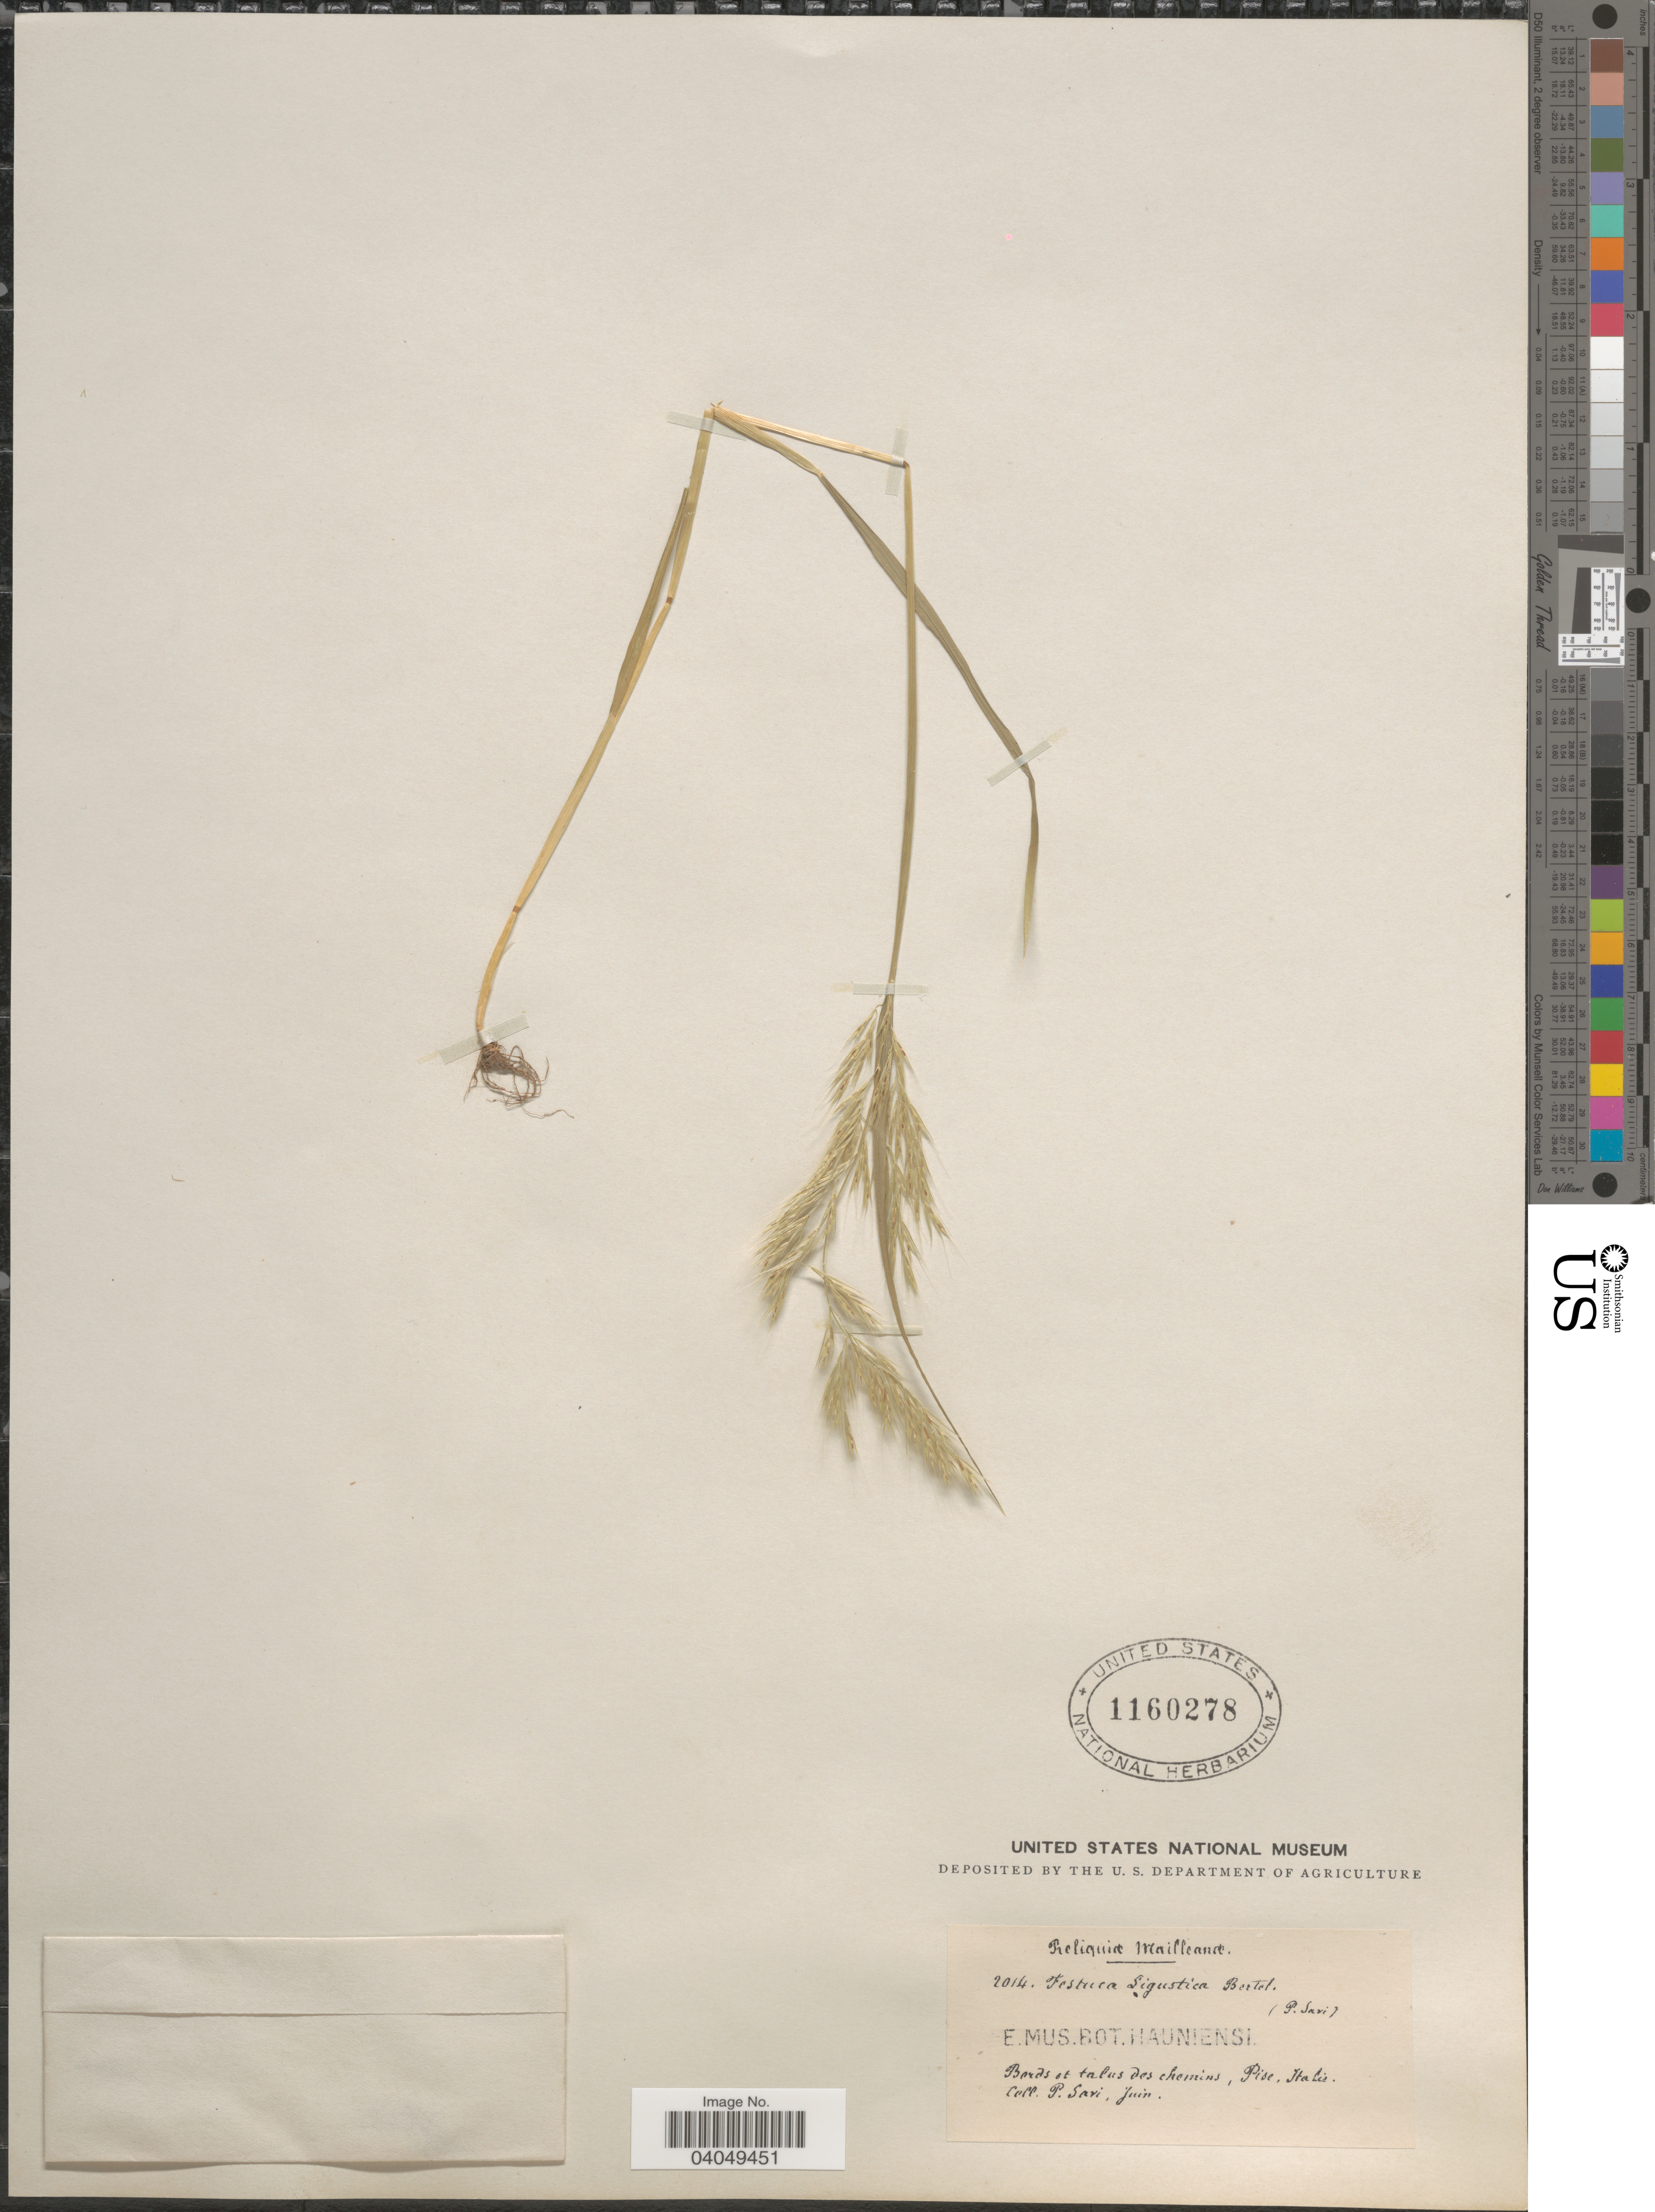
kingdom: Plantae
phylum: Tracheophyta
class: Liliopsida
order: Poales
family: Poaceae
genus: Festuca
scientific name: Festuca ligustica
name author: (All.) Bertol.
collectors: P. Savi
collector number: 2014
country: Italy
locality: Bords et talus des chemins, Pise.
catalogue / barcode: US 1160278